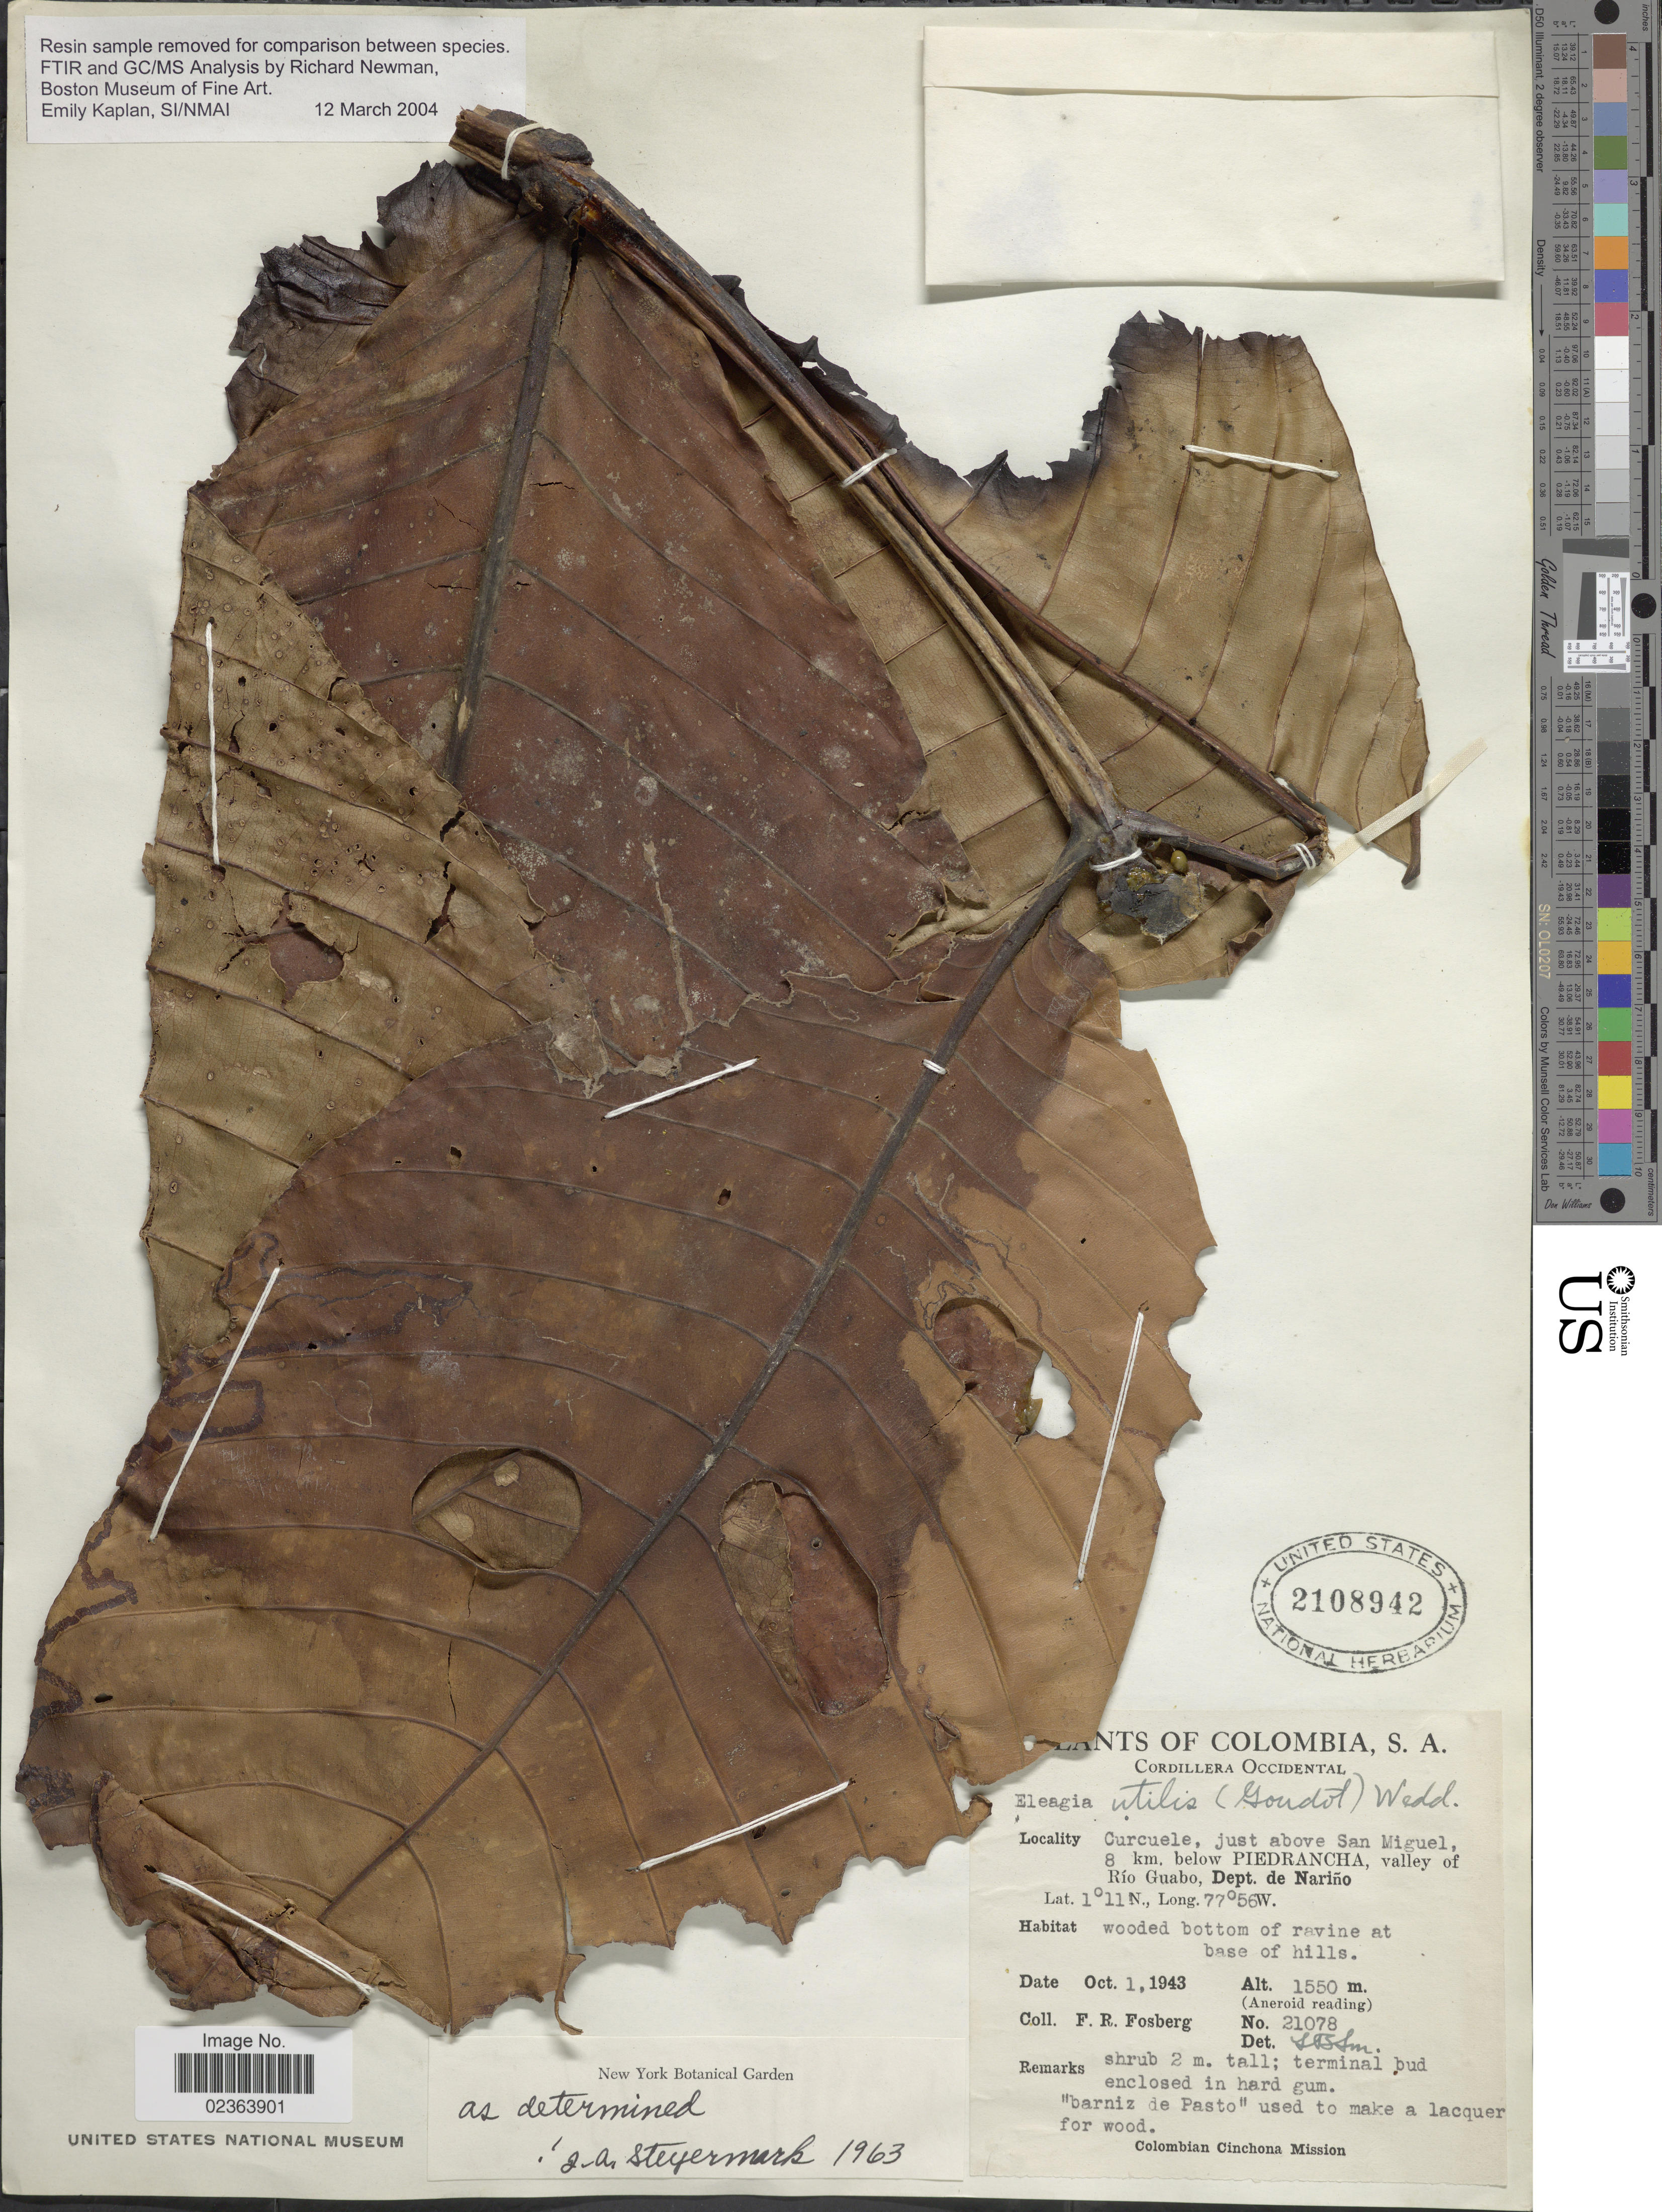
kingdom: Plantae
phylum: Tracheophyta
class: Magnoliopsida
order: Gentianales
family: Rubiaceae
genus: Elaeagia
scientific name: Elaeagia utilis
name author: (Goudot) Wedd.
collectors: F. R. Fosberg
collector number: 21078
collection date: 1943-10-01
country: Colombia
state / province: Nariño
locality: Cordillera Occidental, Curcuele, just above San Miguel, 8 km. below Piedranchia, valley of Rio Guabo, Dept. de Narino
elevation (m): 1550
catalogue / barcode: US 2108942